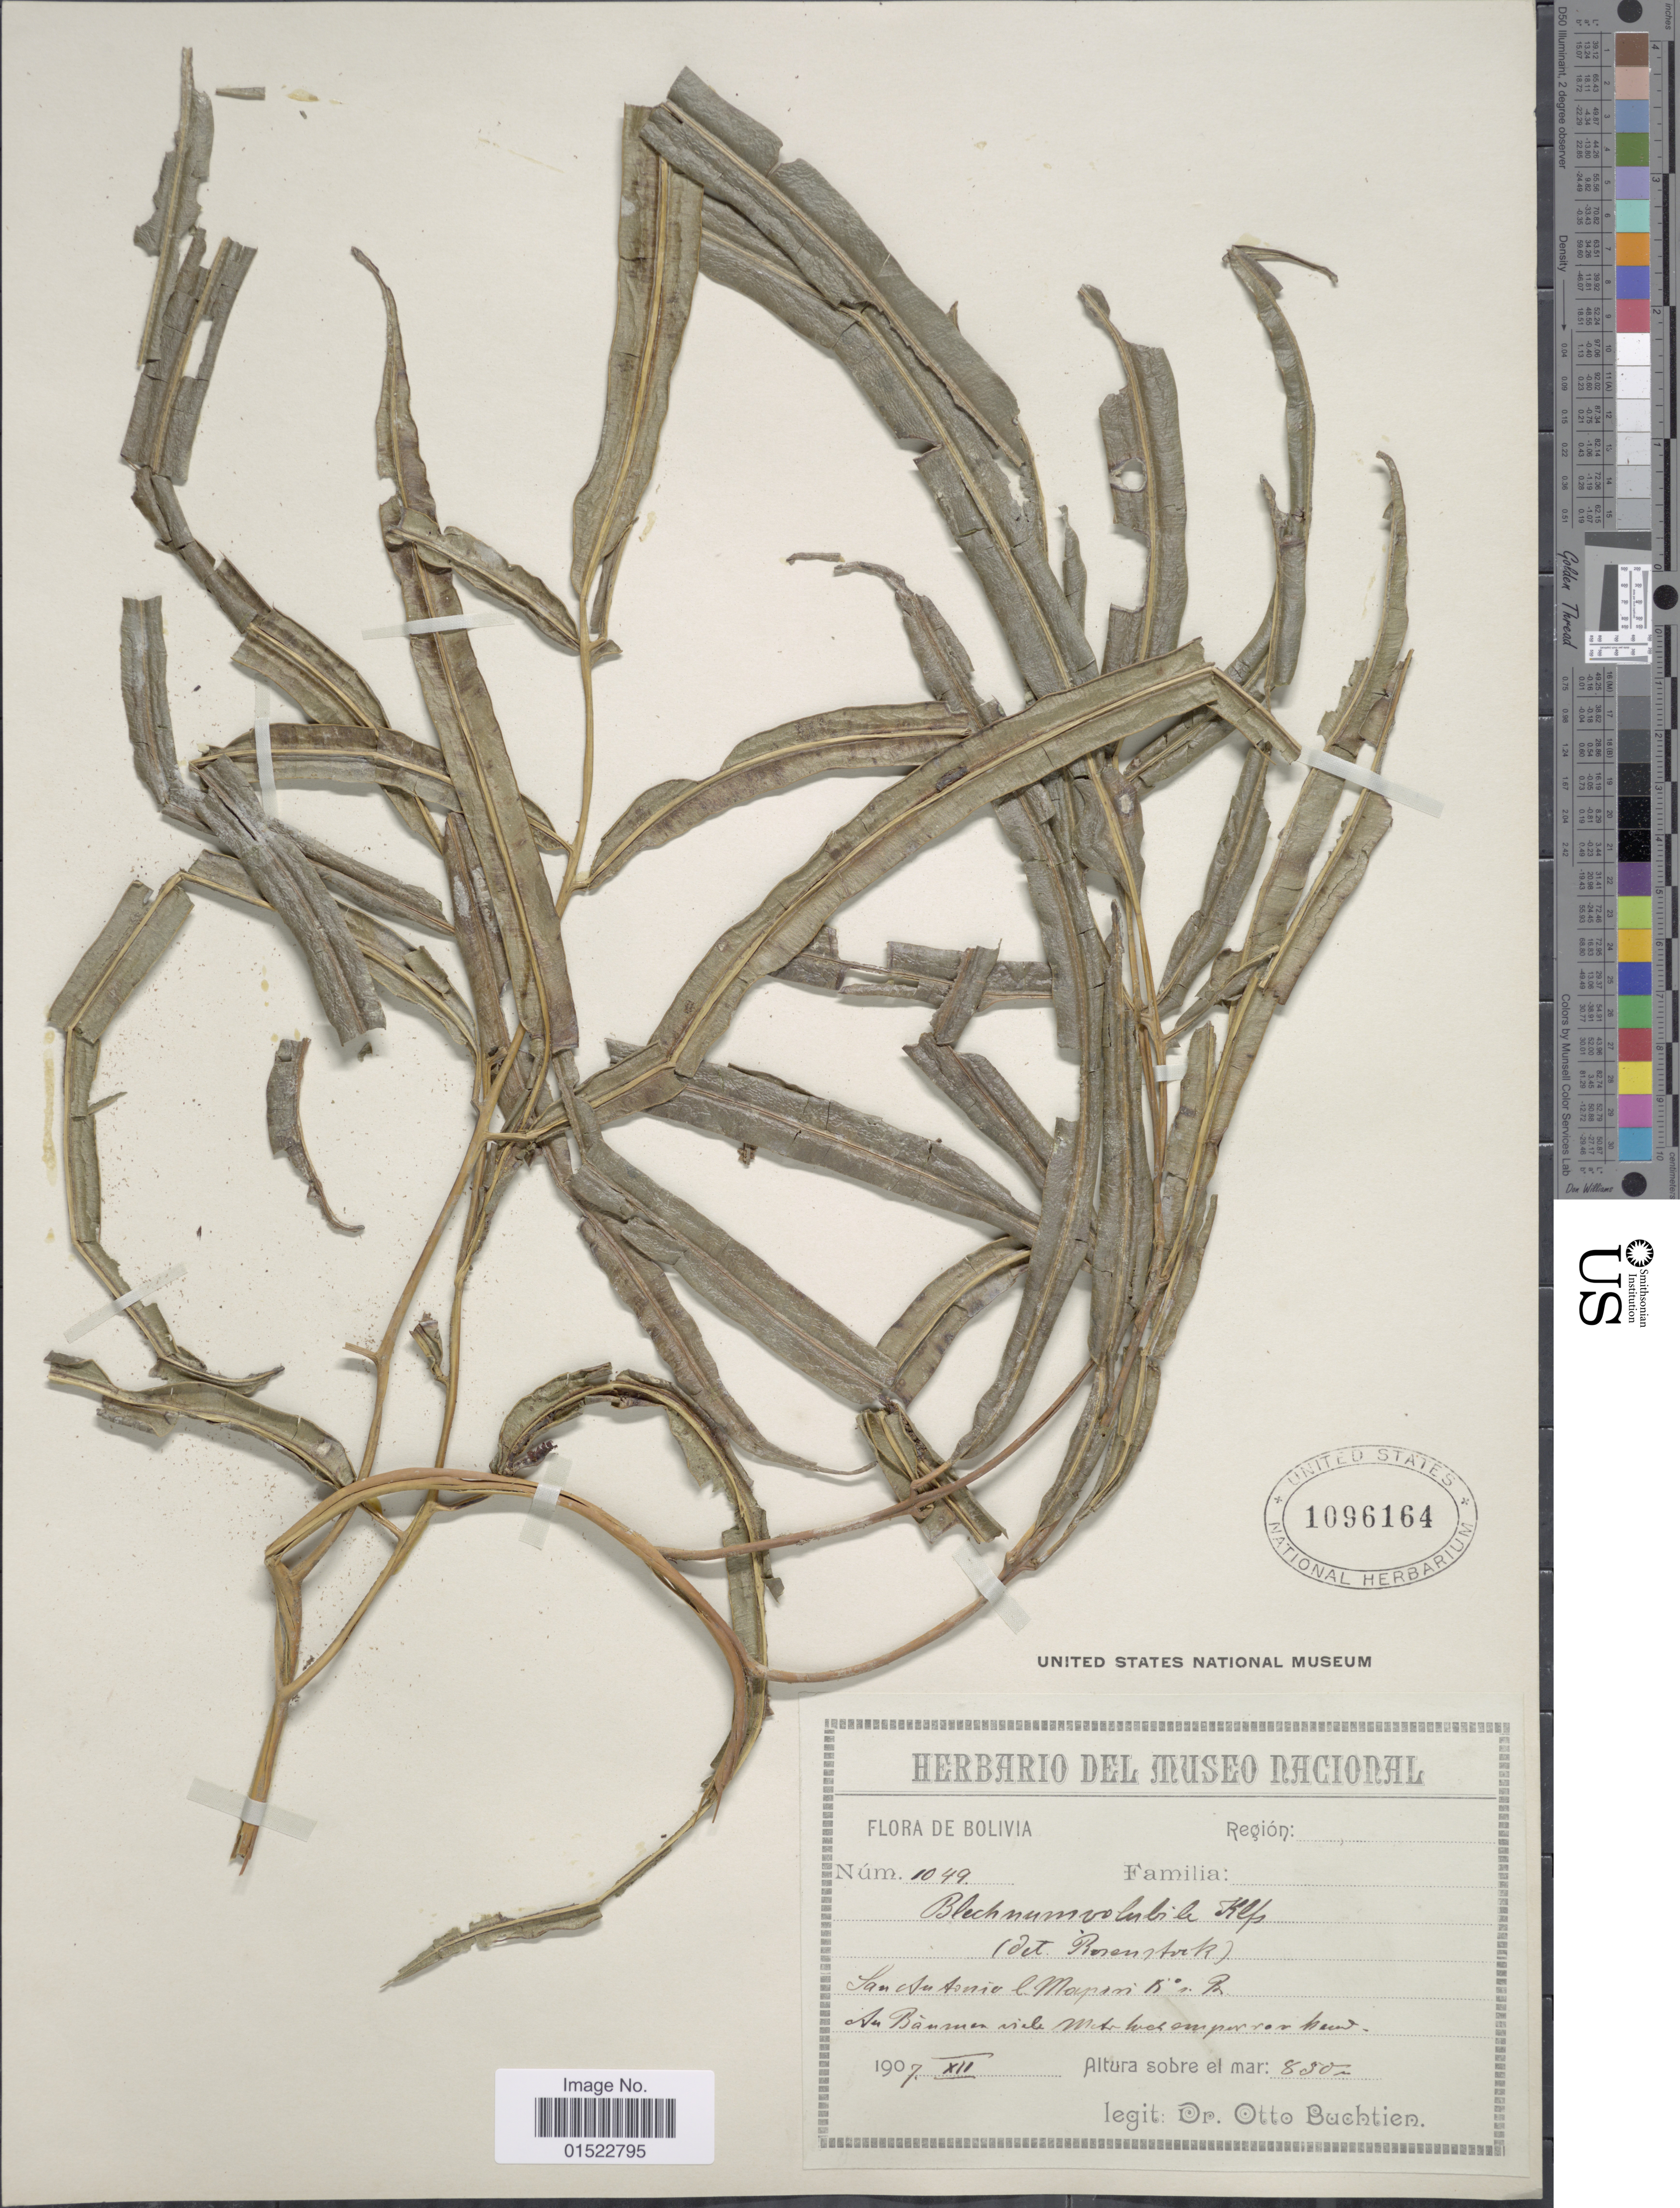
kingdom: Plantae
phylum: Tracheophyta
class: Polypodiopsida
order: Polypodiales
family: Blechnaceae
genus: Salpichlaena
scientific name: Salpichlaena volubilis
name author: (Kaulf.) J. Sm.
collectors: O. Buchtien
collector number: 1049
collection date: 1907-12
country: Bolivia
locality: San Antonio b. Mapiri 15° Br.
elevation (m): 850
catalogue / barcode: US 1096164